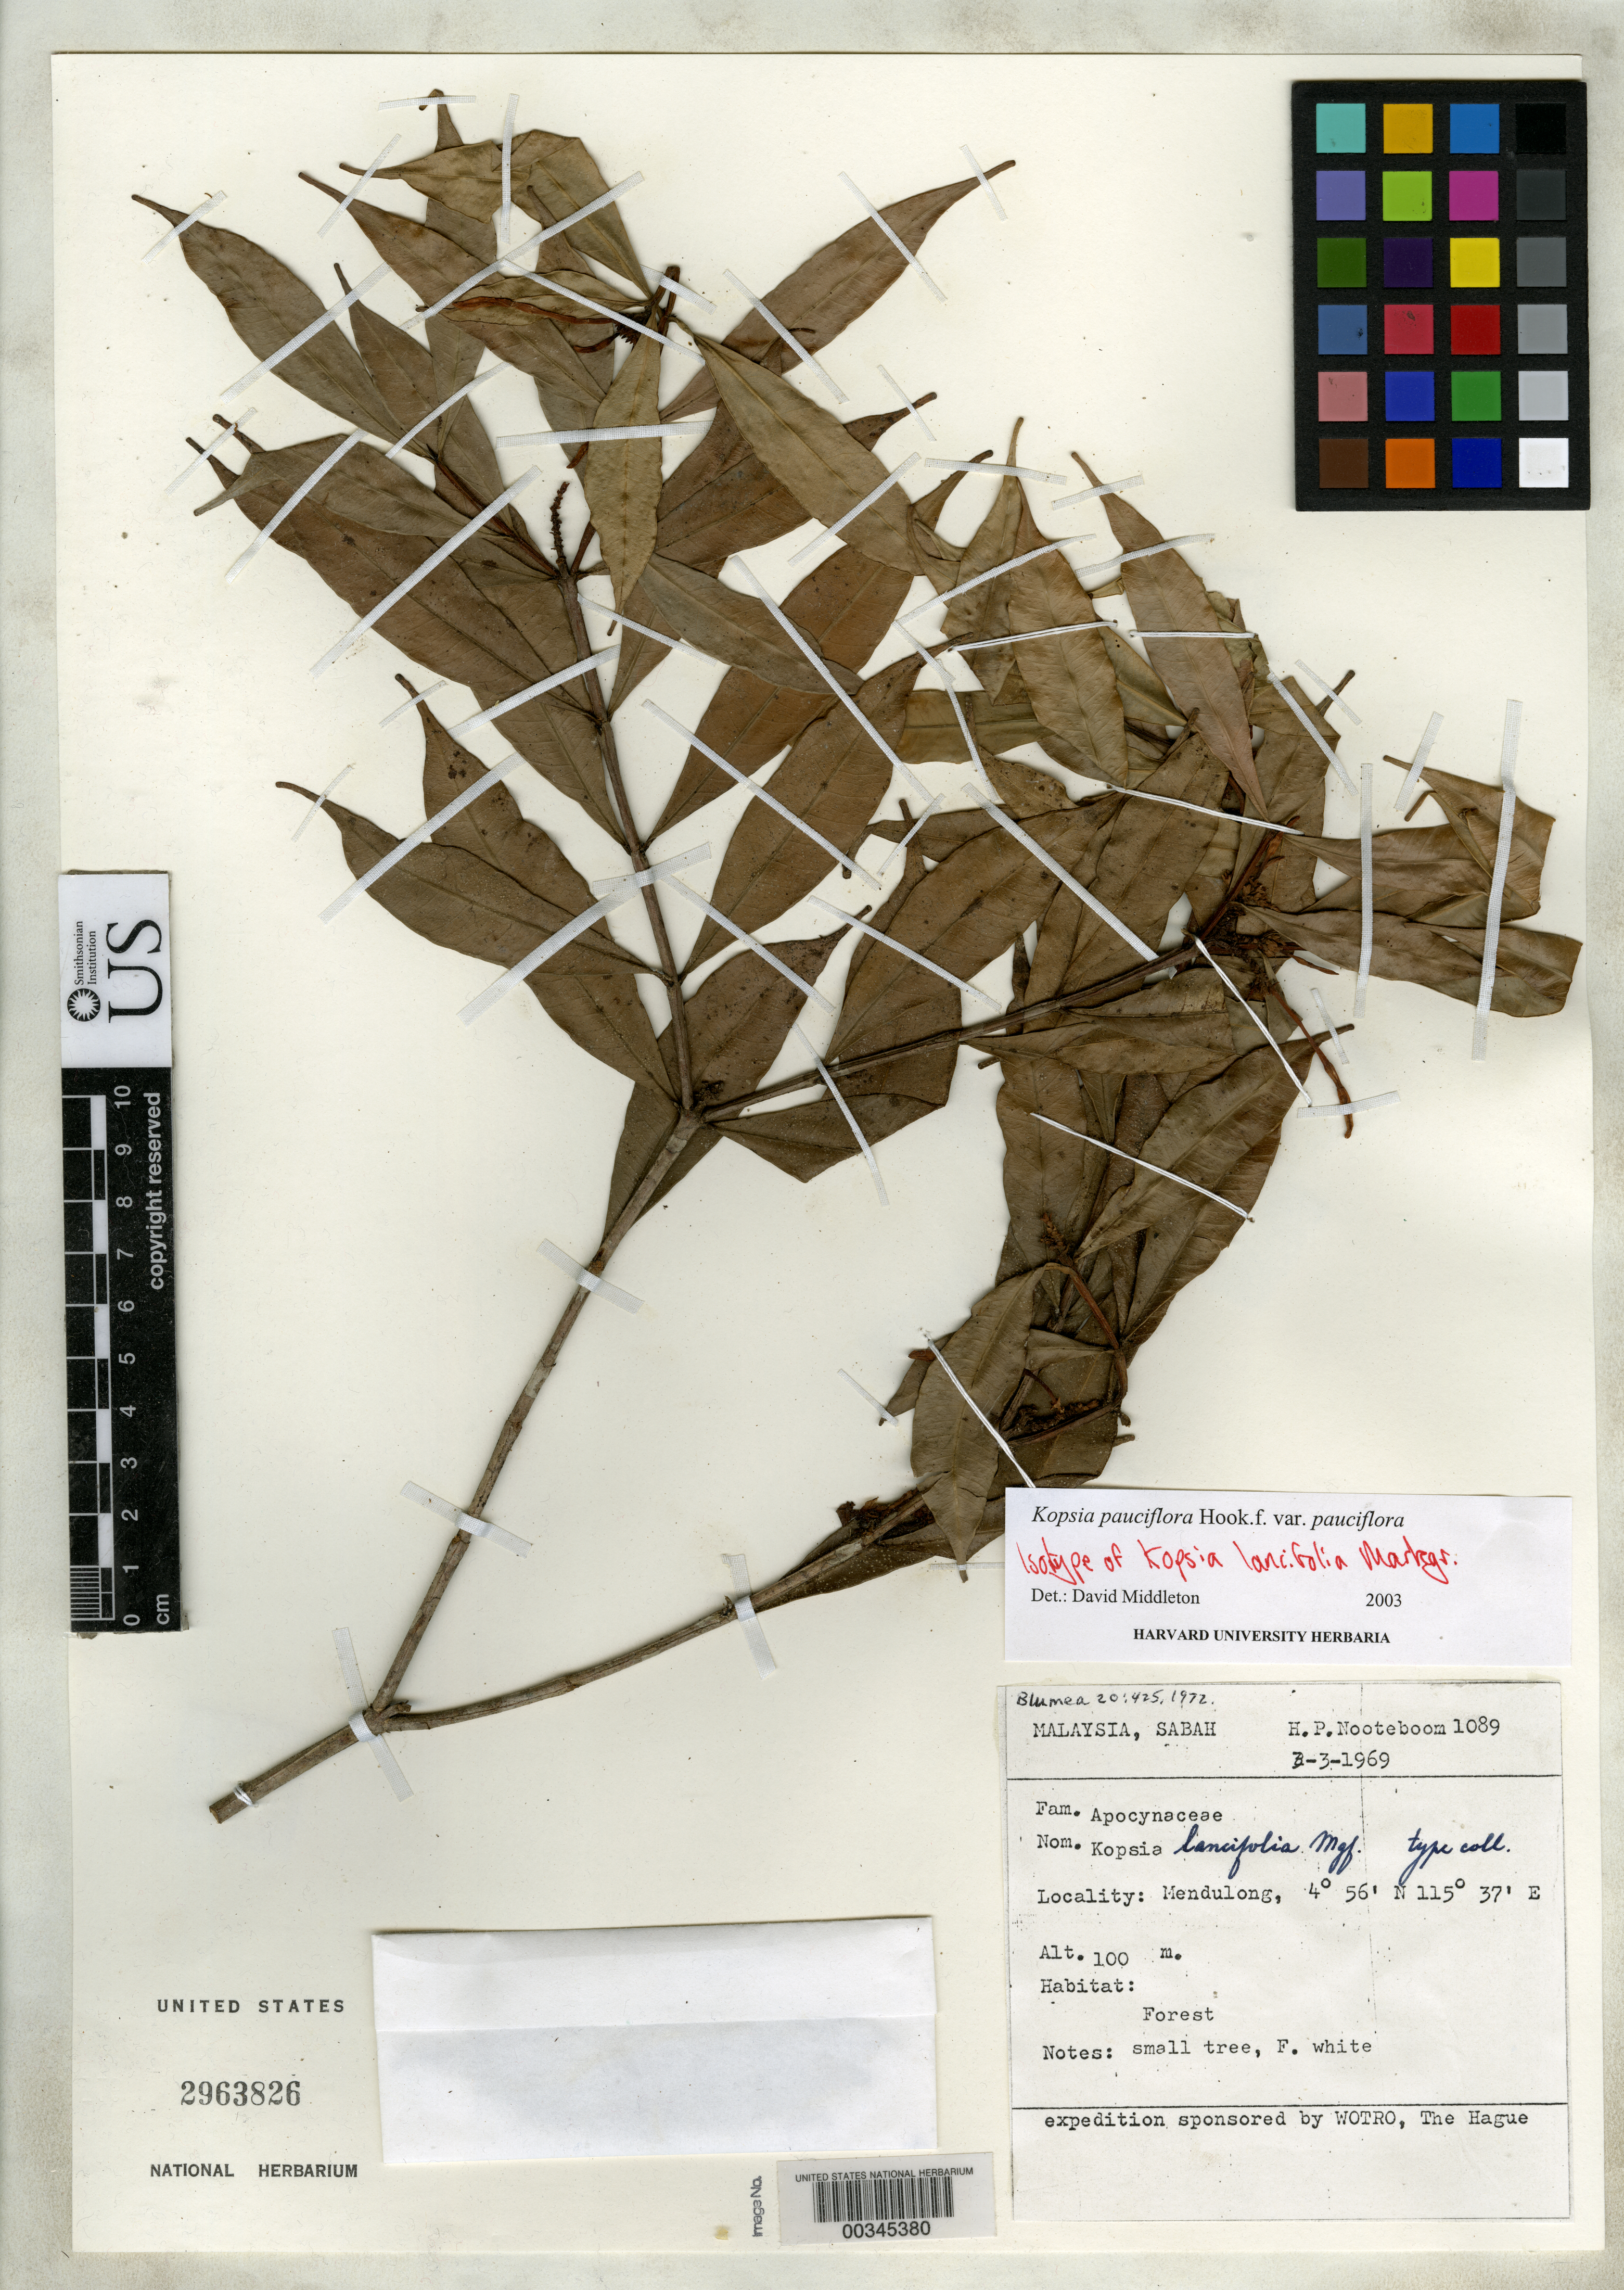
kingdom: Plantae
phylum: Tracheophyta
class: Magnoliopsida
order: Gentianales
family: Apocynaceae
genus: Kopsia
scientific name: Kopsia lancifolia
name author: Markgr.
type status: Isotype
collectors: H. P. Nooteboom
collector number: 1089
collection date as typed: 3-3-1969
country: Malaysia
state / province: Sabah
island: Borneo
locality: Mendulong.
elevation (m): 100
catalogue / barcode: US 2963826